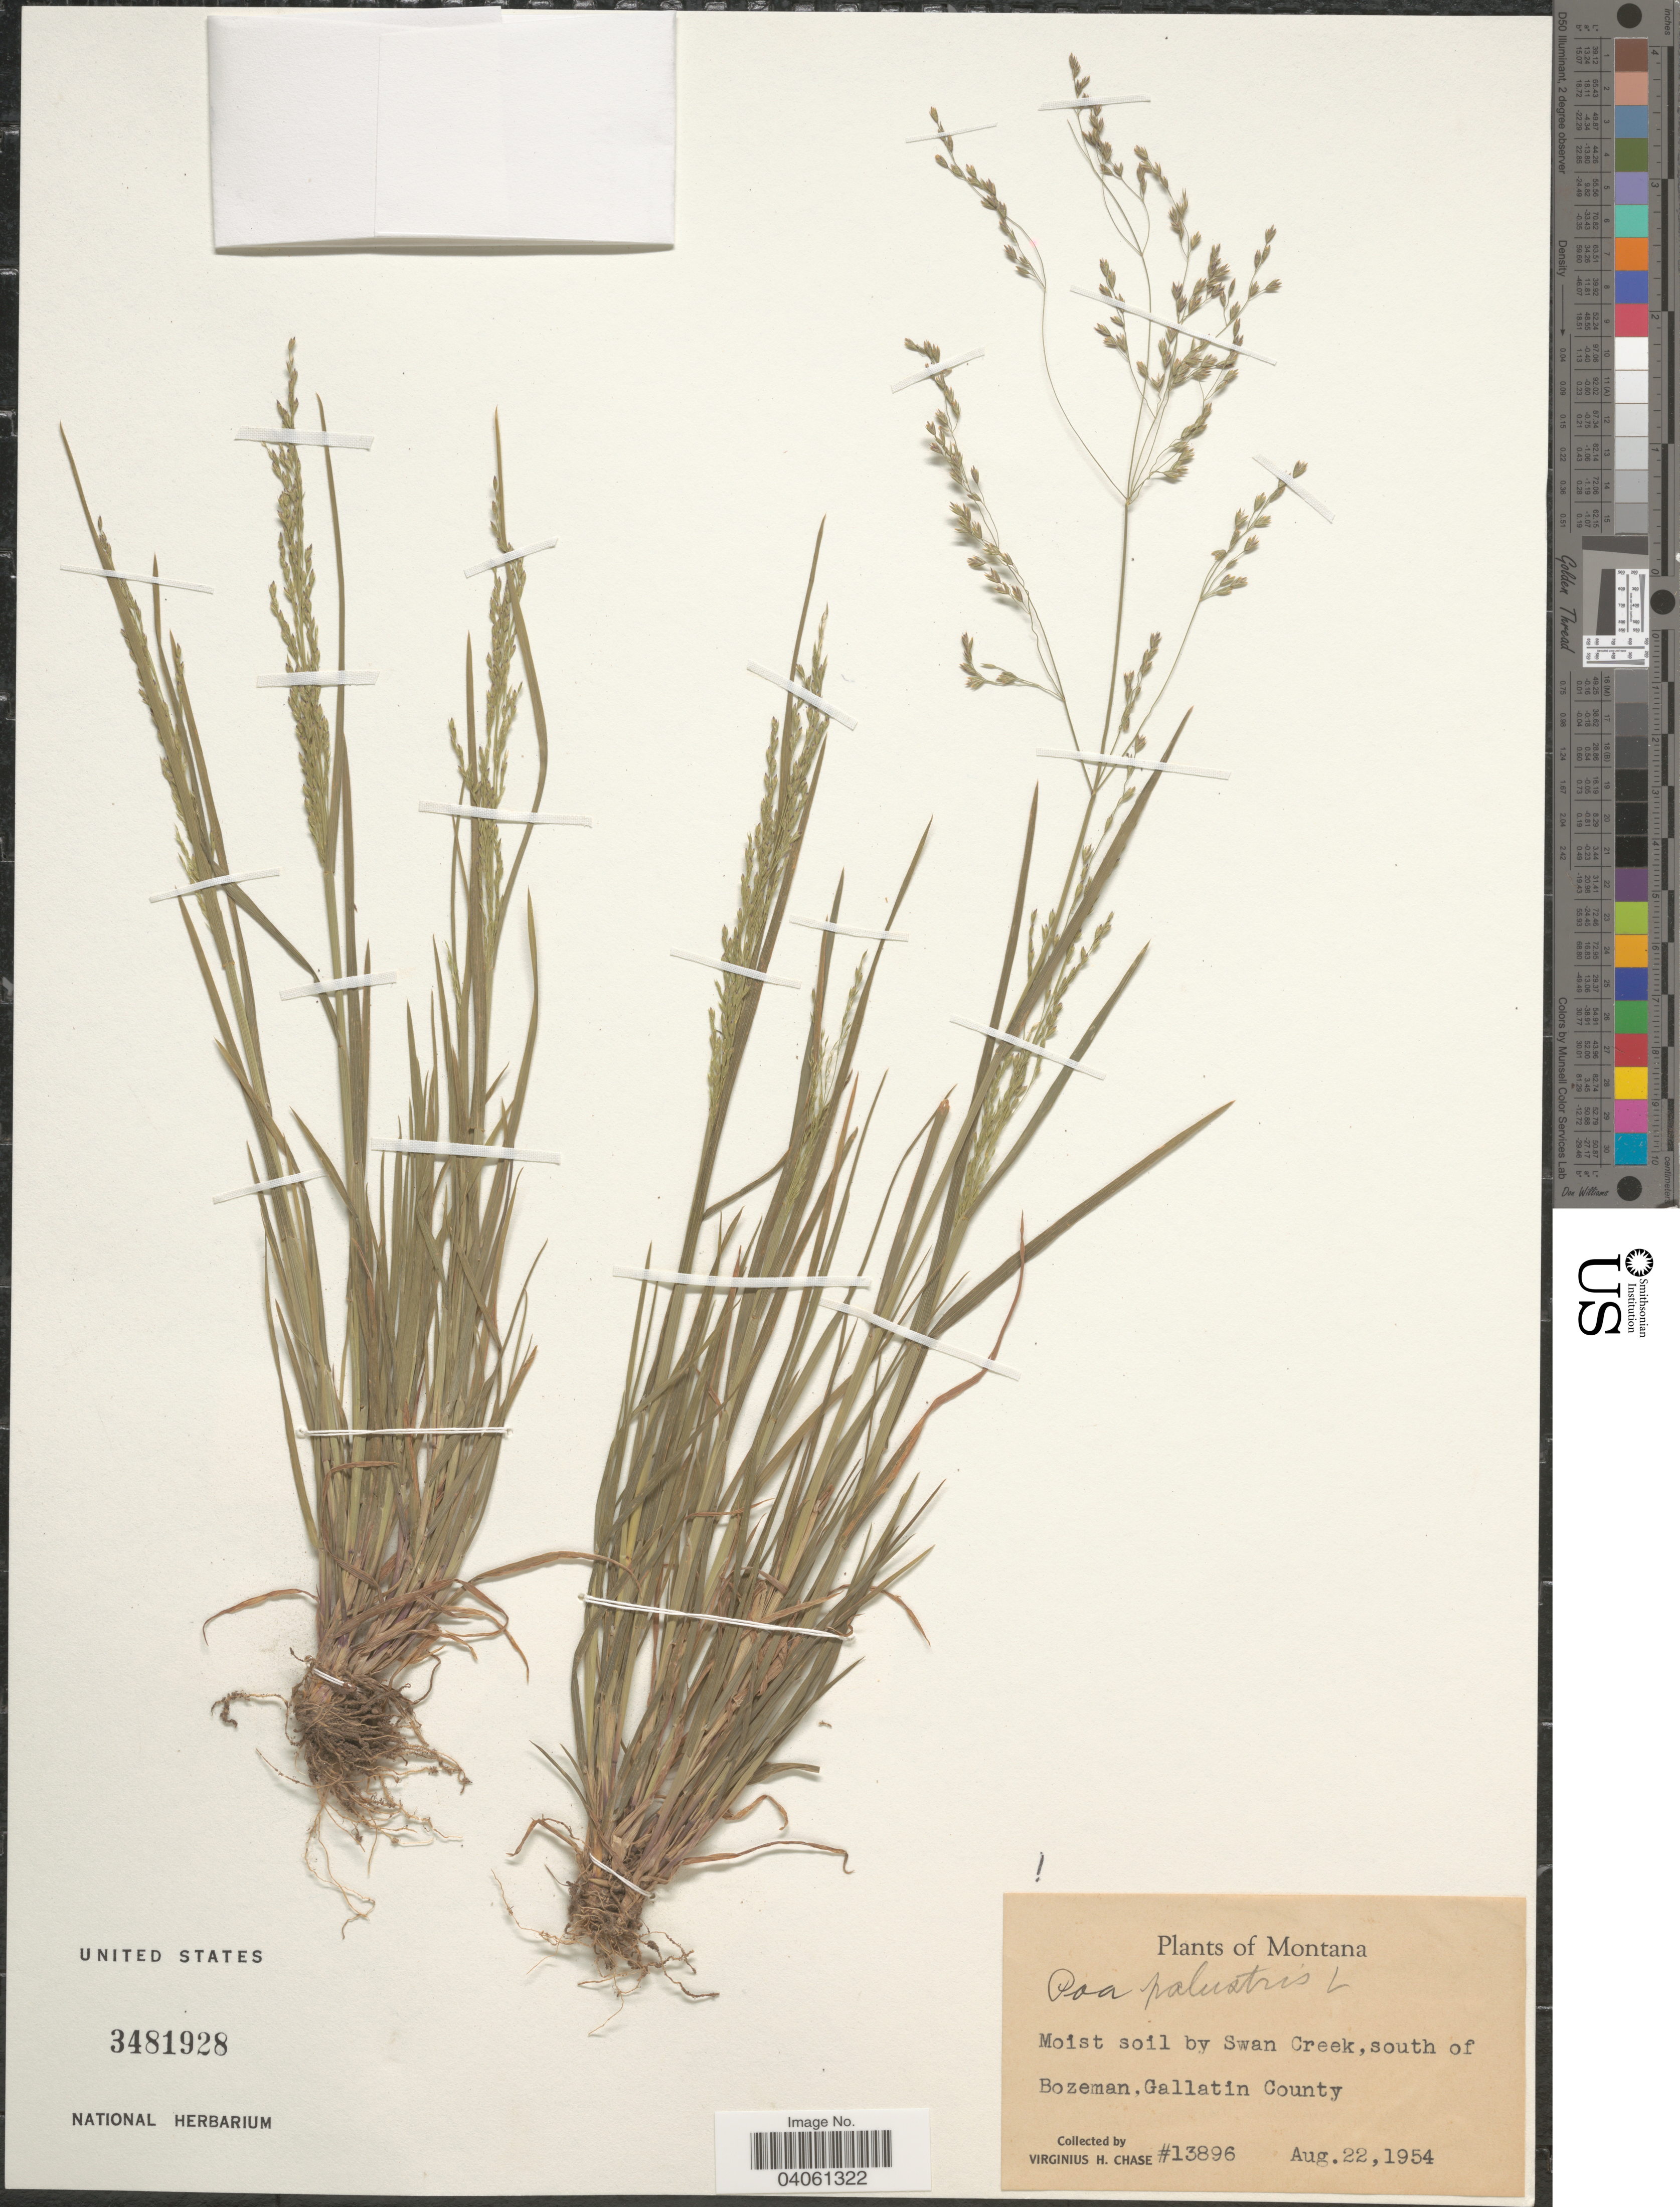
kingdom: Plantae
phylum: Tracheophyta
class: Liliopsida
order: Poales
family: Poaceae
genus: Poa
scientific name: Poa palustris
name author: L.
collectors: V. H. Chase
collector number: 13896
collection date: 1954-08-22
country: United States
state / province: Montana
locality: Moist soil by Swan Creek, south of Bozeman, Gallatin County.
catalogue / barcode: US 3481928